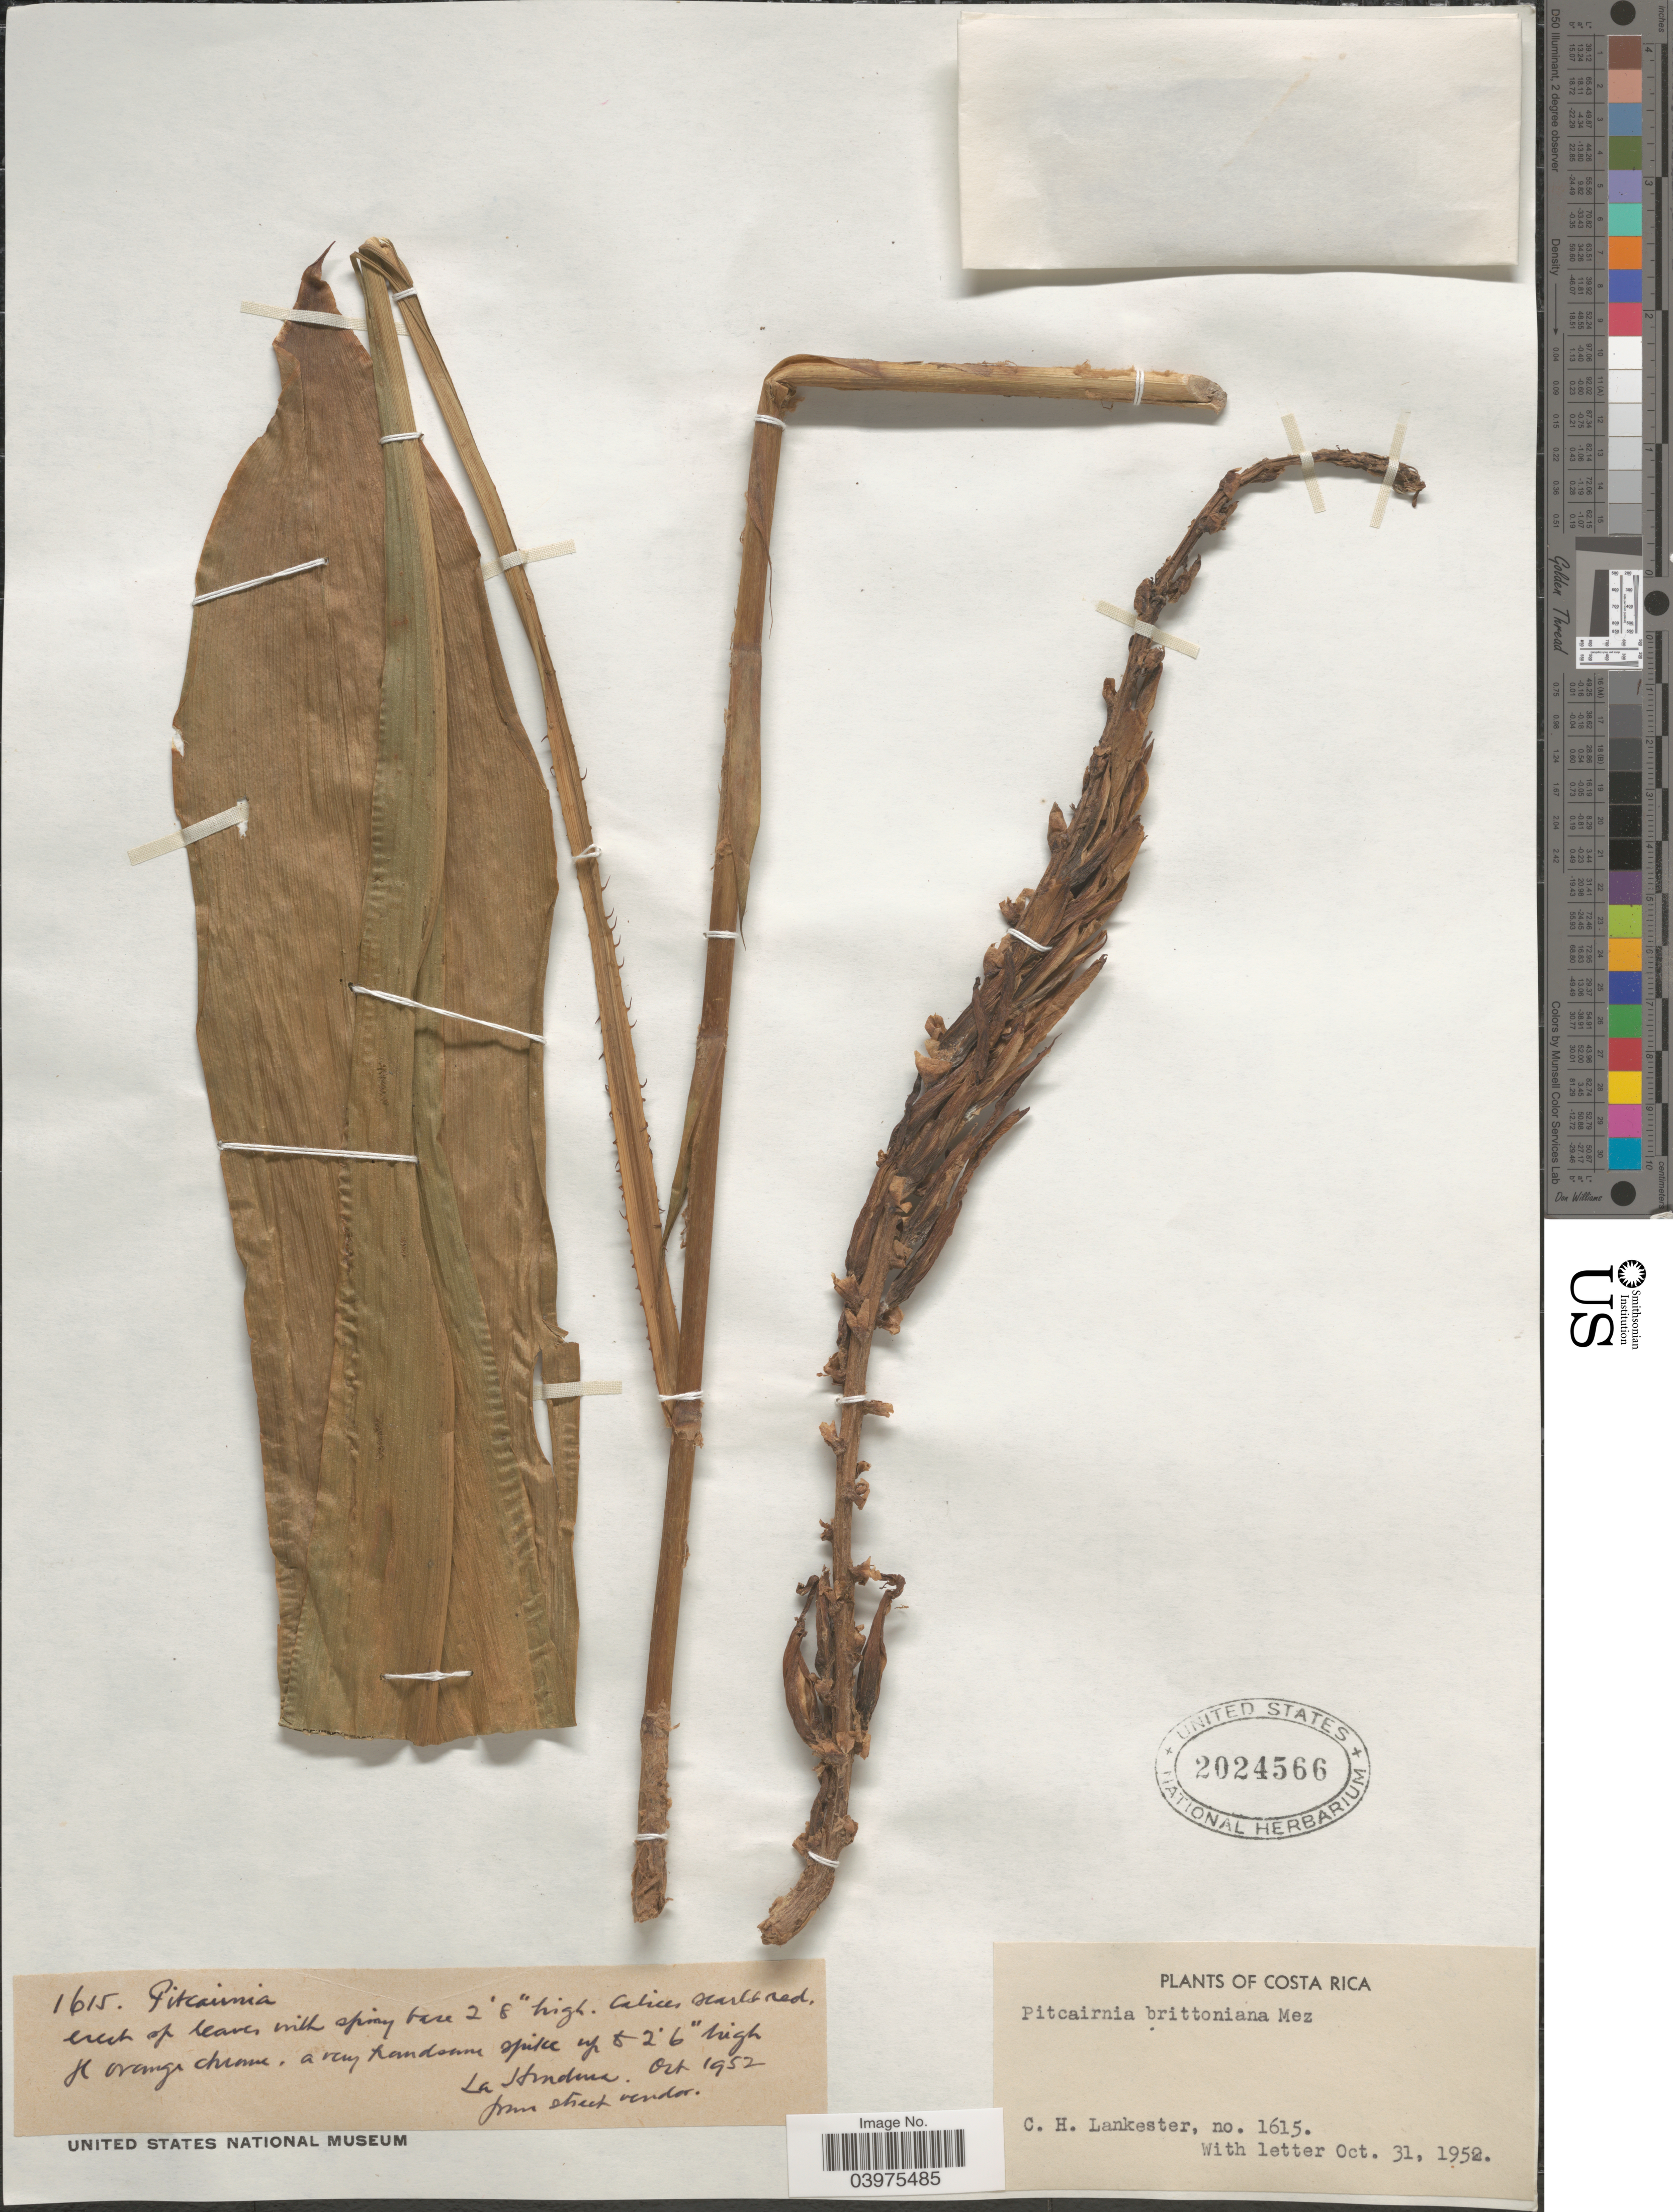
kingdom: Plantae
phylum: Tracheophyta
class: Liliopsida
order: Poales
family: Bromeliaceae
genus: Pitcairnia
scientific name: Pitcairnia brittoniana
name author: Mez in A. DC.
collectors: C. H. Lankester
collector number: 1615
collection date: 1952-10-31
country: Costa Rica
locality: La Hondura.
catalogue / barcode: US 2024566